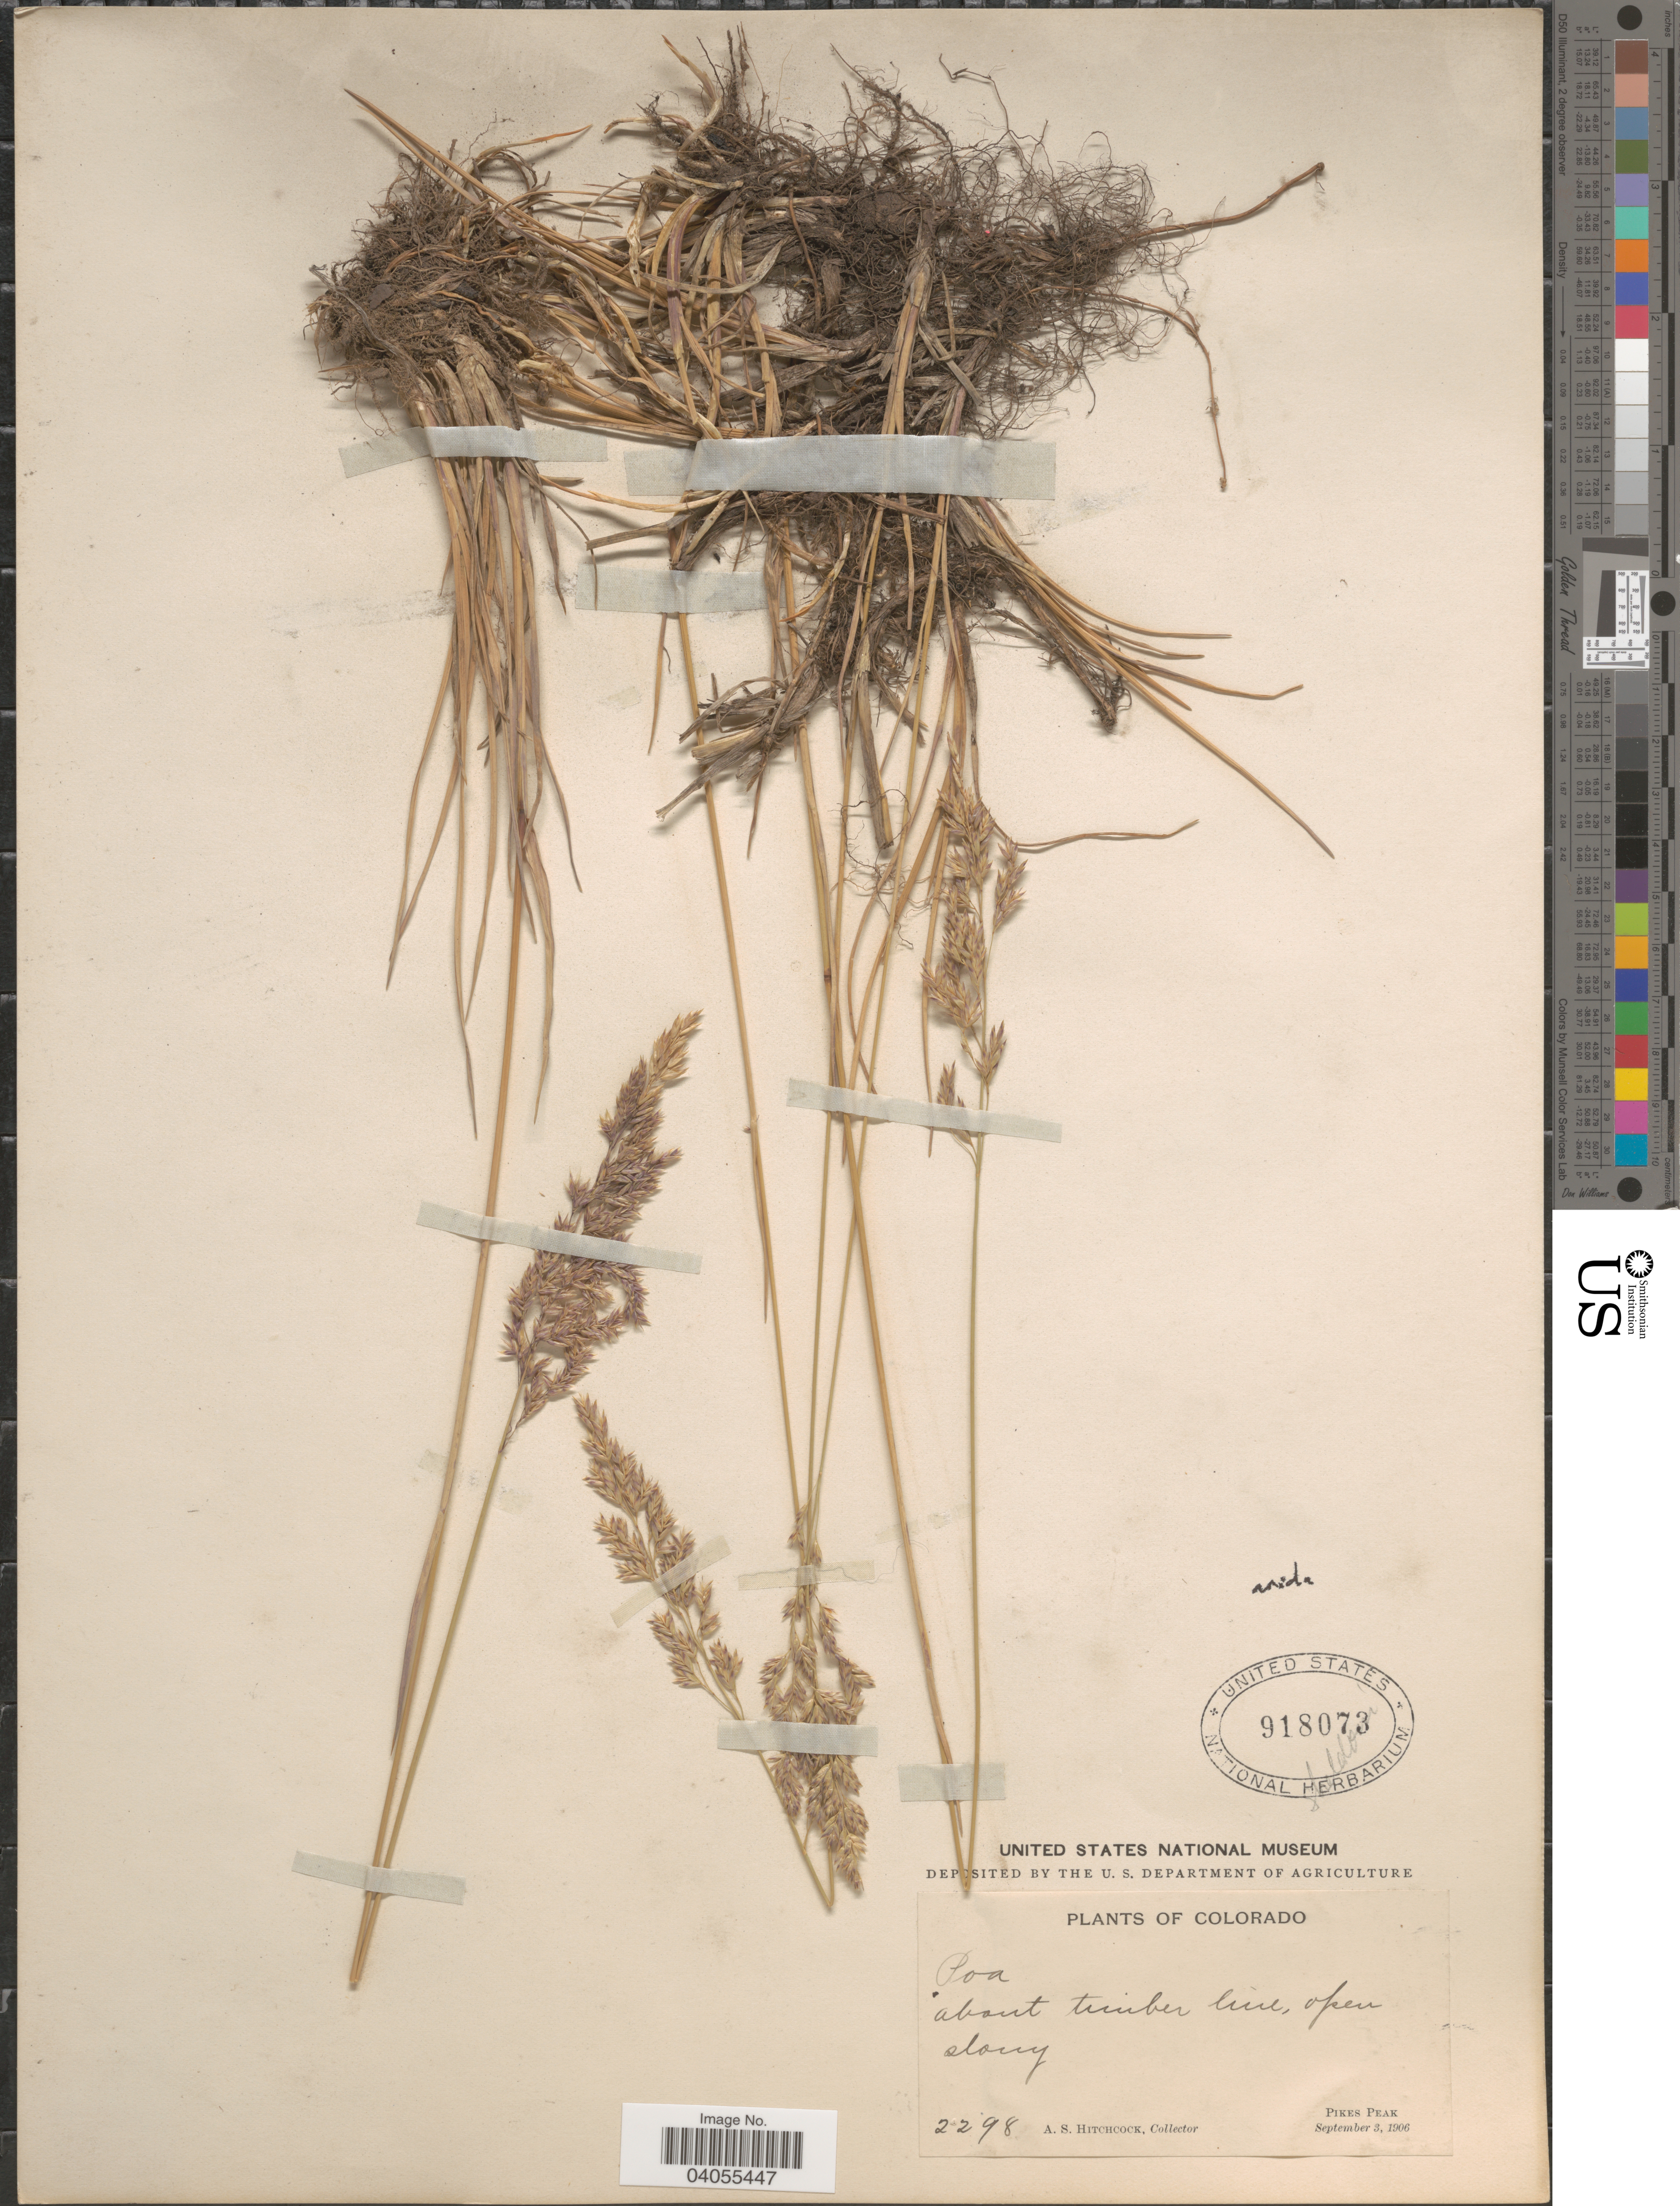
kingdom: Plantae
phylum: Tracheophyta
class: Liliopsida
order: Poales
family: Poaceae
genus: Poa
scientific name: Poa arida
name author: Vasey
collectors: A. S. Hitchcock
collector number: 2298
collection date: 1906-09-03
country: United States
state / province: Colorado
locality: Pikes Peak.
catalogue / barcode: US 918073